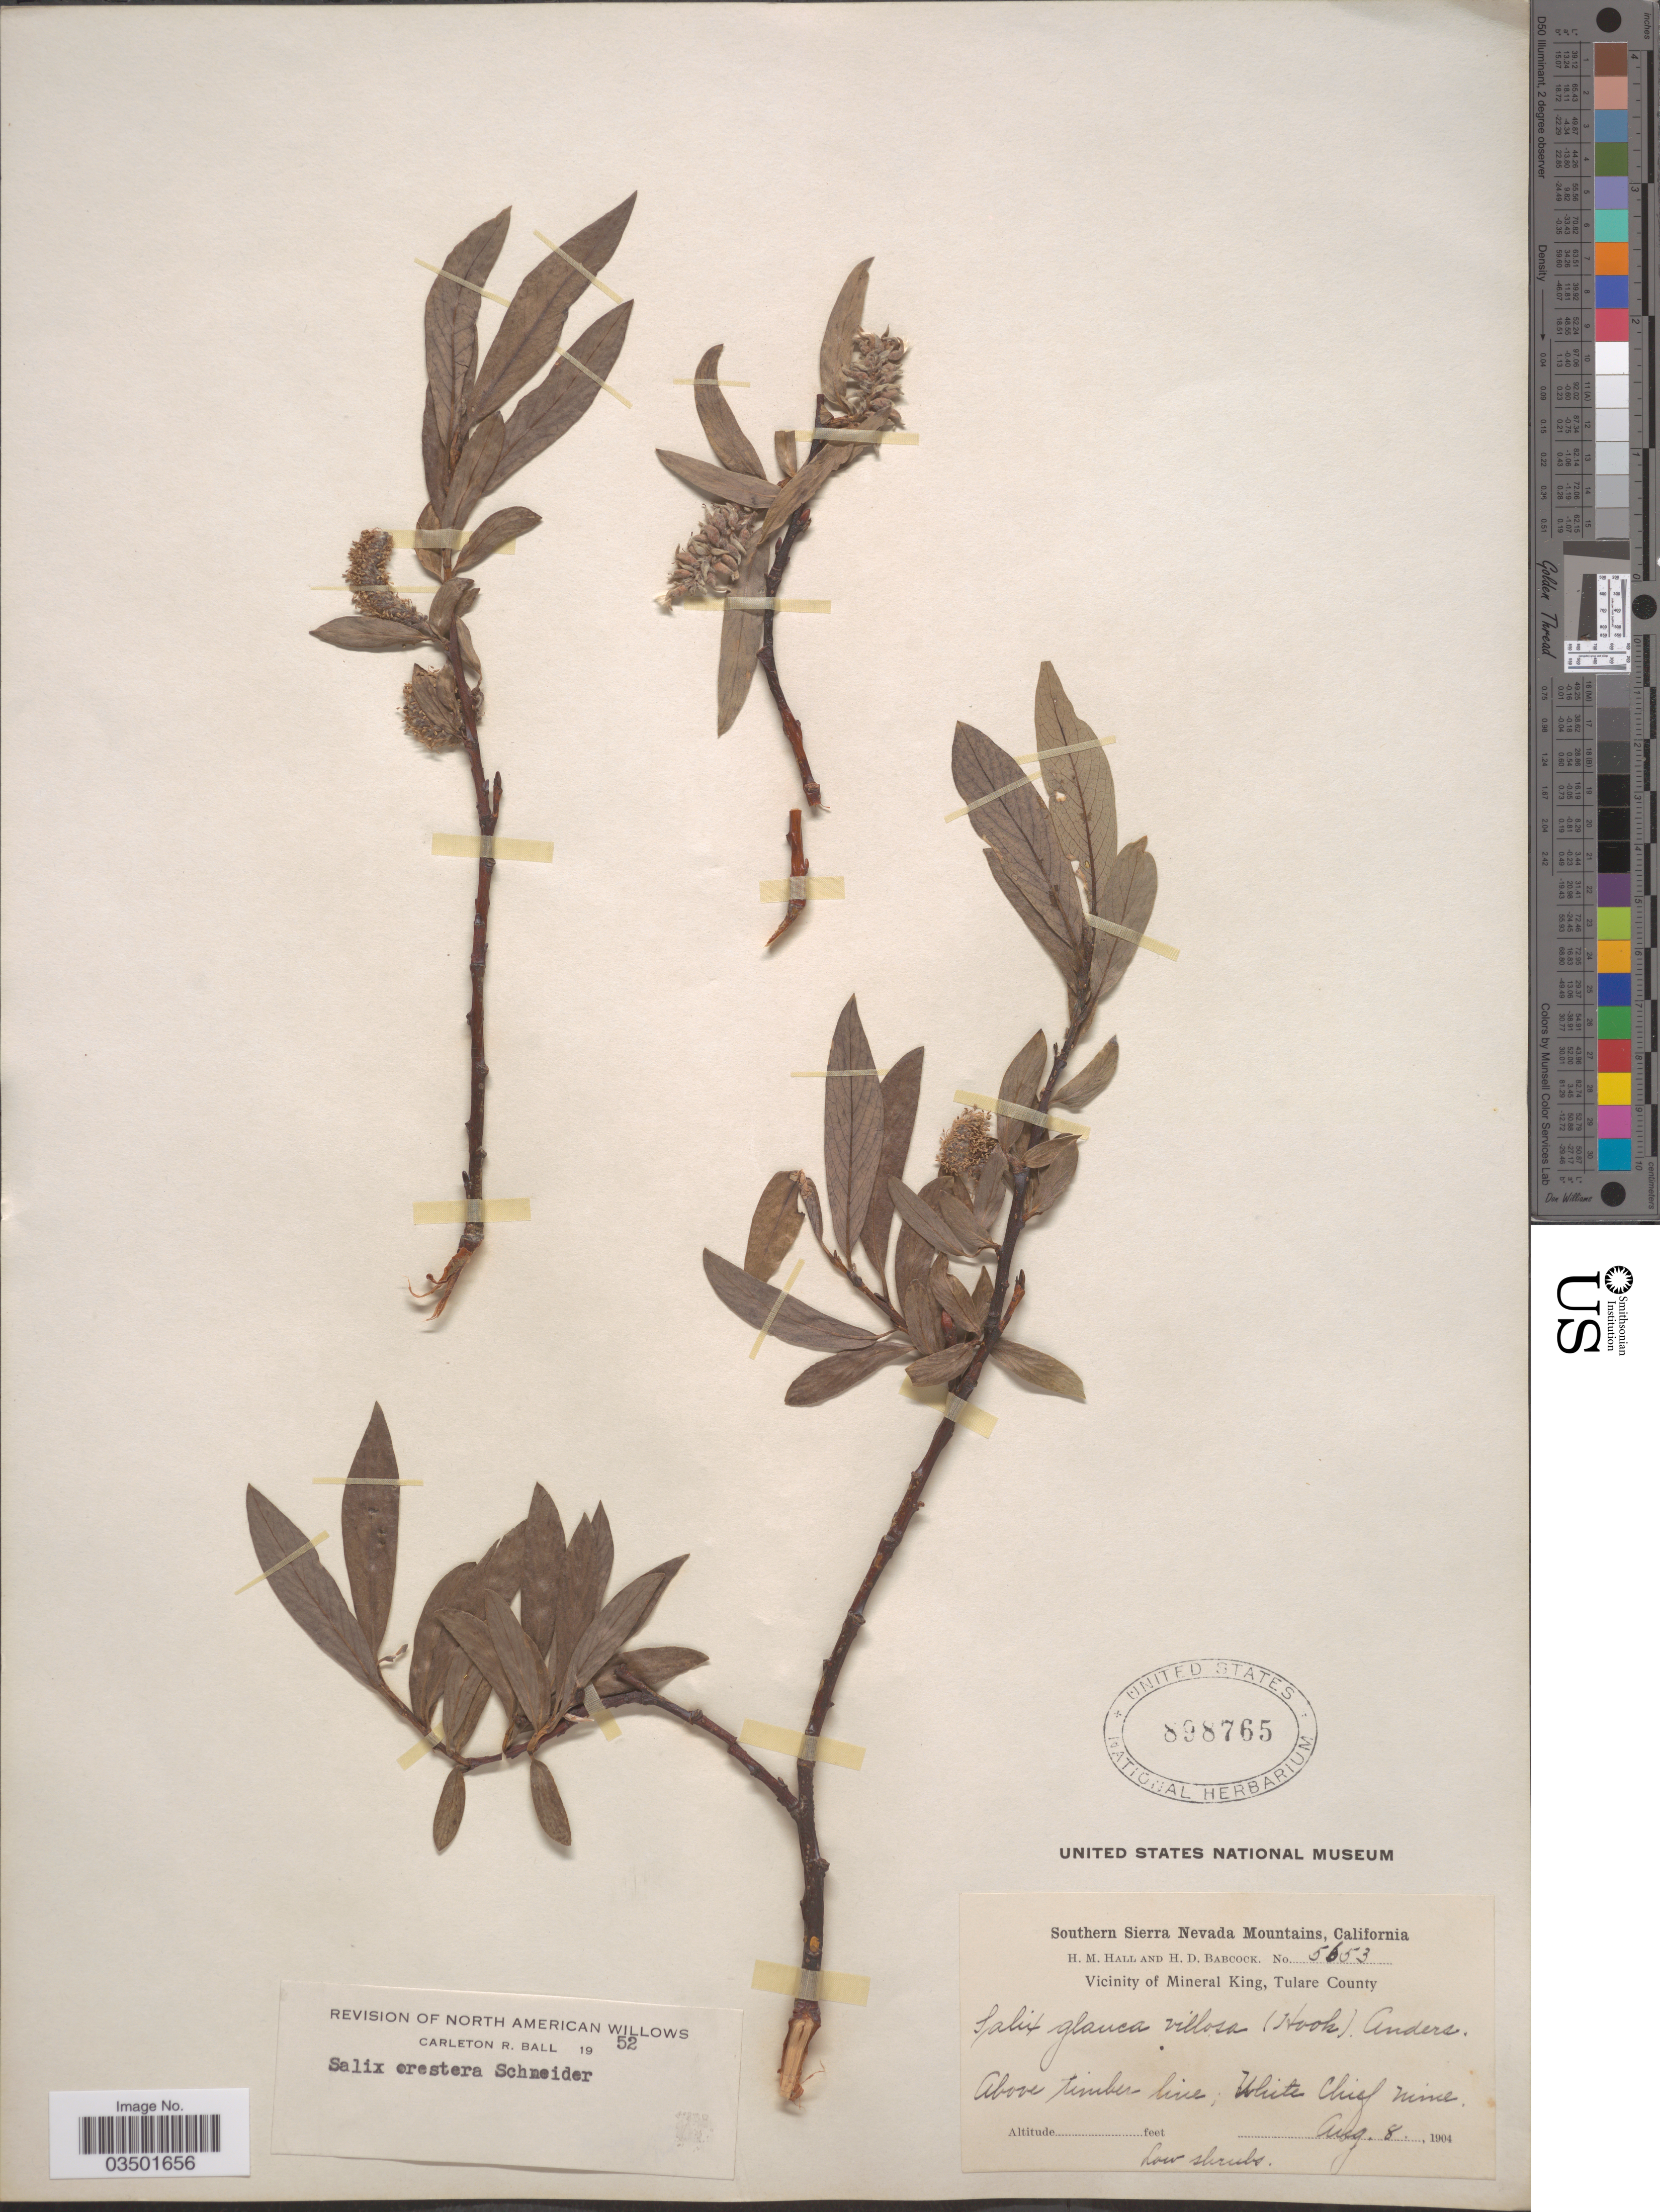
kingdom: Plantae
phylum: Tracheophyta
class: Magnoliopsida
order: Malpighiales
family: Salicaceae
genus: Salix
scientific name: Salix orestera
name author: C.K. Schneid.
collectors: H. M. Hall & H. Babcock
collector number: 5653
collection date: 1904-08-08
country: United States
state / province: California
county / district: Tulare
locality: Southern Sierra Nevada Mountains. Vicinity of Mineral King, Tulare County. Above timber line; White Chief Mine.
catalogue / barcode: US 898765